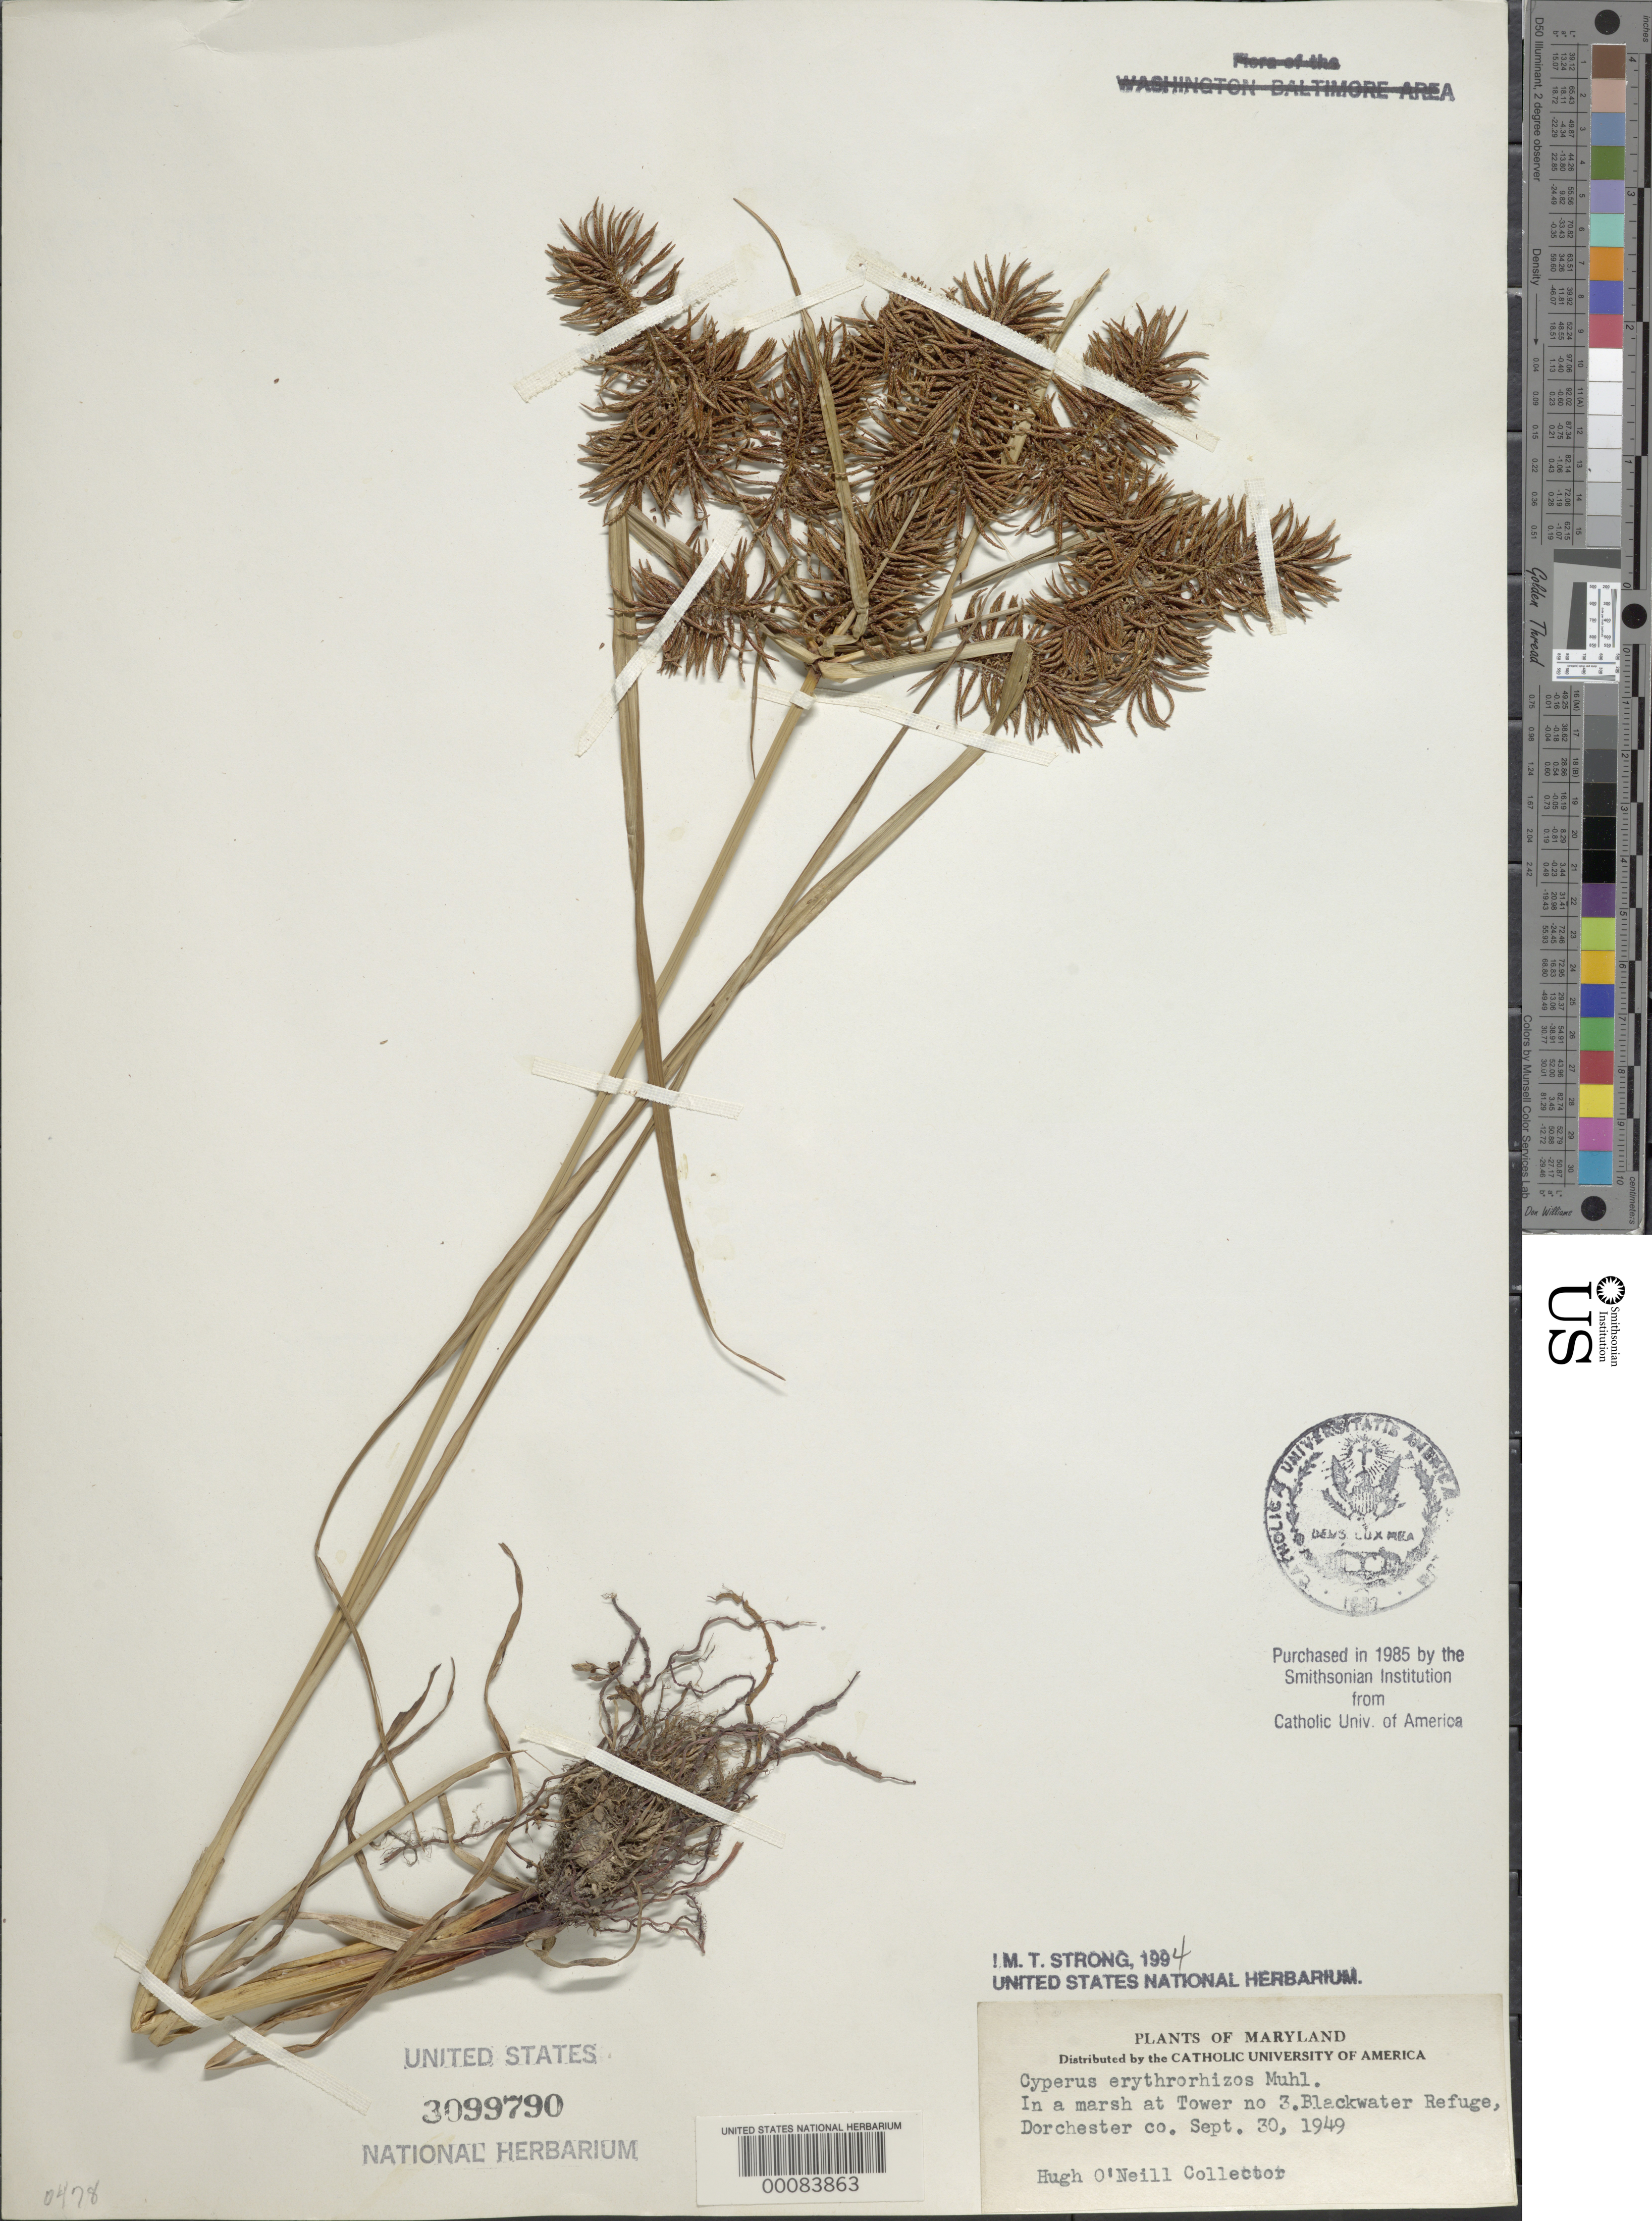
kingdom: Plantae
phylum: Tracheophyta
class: Liliopsida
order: Poales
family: Cyperaceae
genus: Cyperus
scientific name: Cyperus erythrorhizos Muhl.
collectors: H. O'Neill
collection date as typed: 30 Sep 1949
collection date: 1949-09-30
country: United States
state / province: Maryland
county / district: Dorchester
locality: Blackwater refuge tower 3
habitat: Marsh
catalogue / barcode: US 3099790